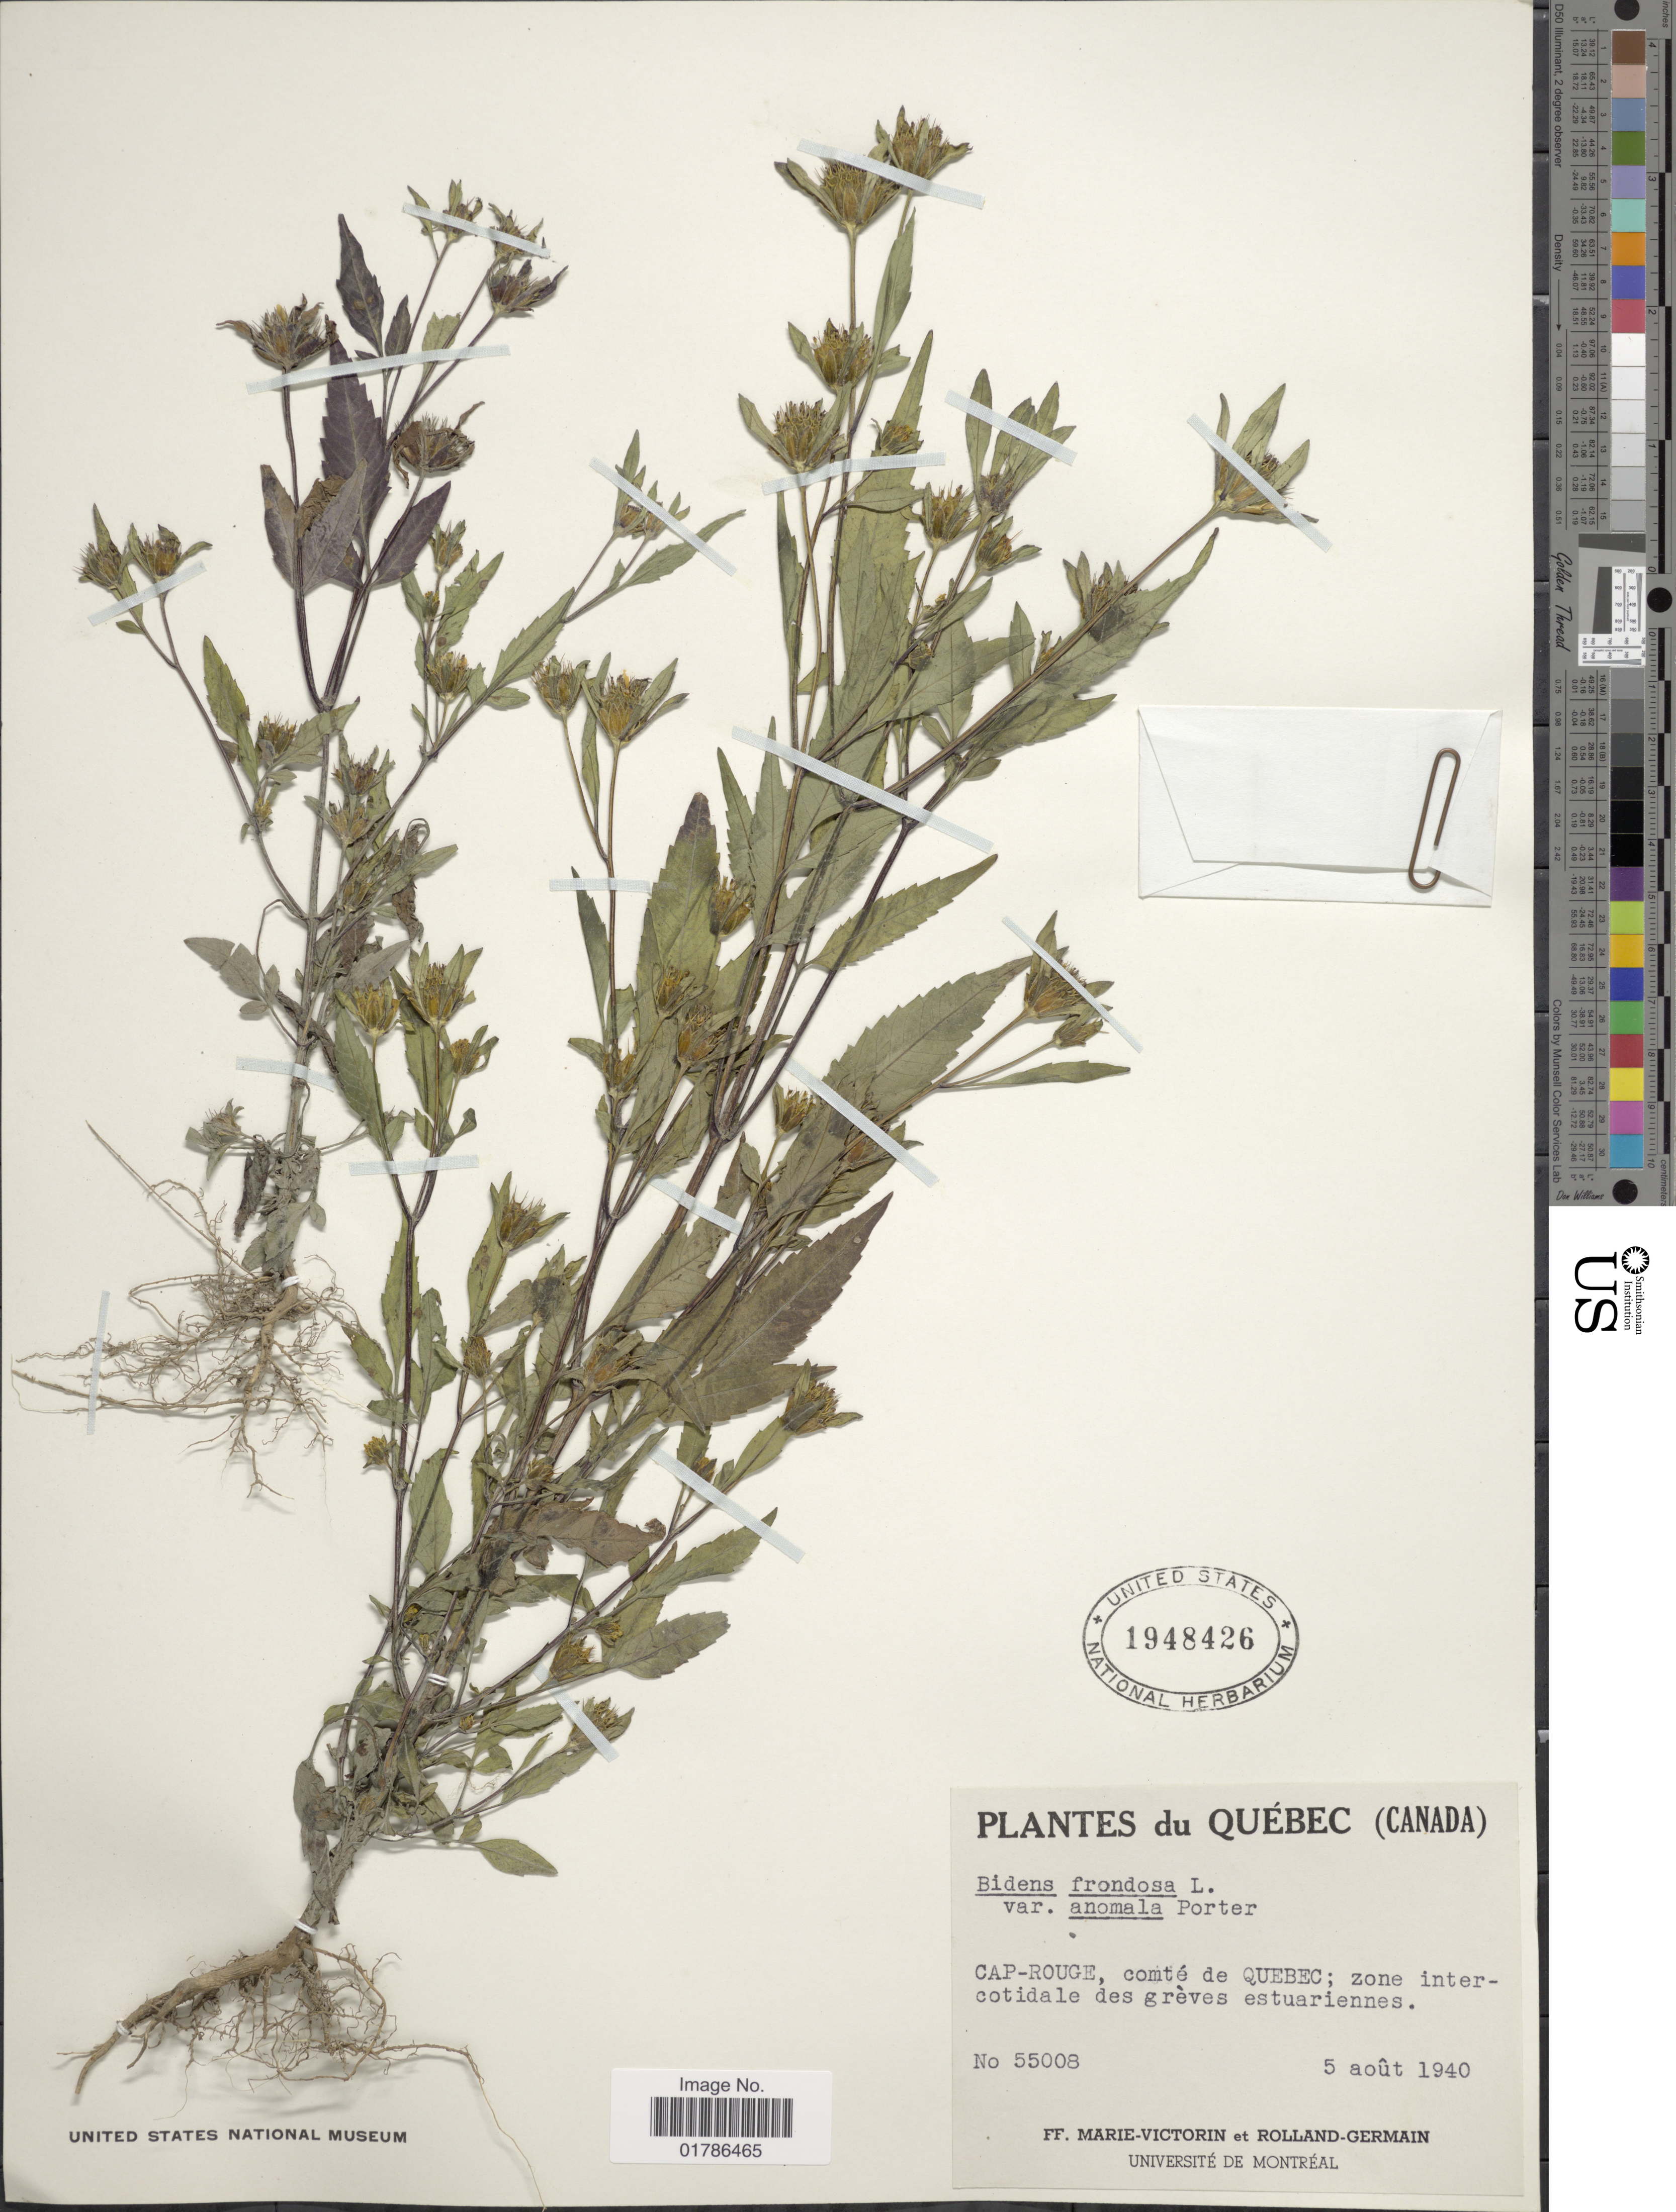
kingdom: Plantae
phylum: Tracheophyta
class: Magnoliopsida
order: Asterales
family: Asteraceae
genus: Bidens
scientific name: Bidens frondosa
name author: L.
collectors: F. Marie-Victorin & Rolland-Germain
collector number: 55008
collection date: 1940-08-05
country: Canada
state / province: Quebec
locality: Cap-Rouge, come de Quebec; zone inter-cotidale des greves estuariennes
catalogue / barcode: US 1948426